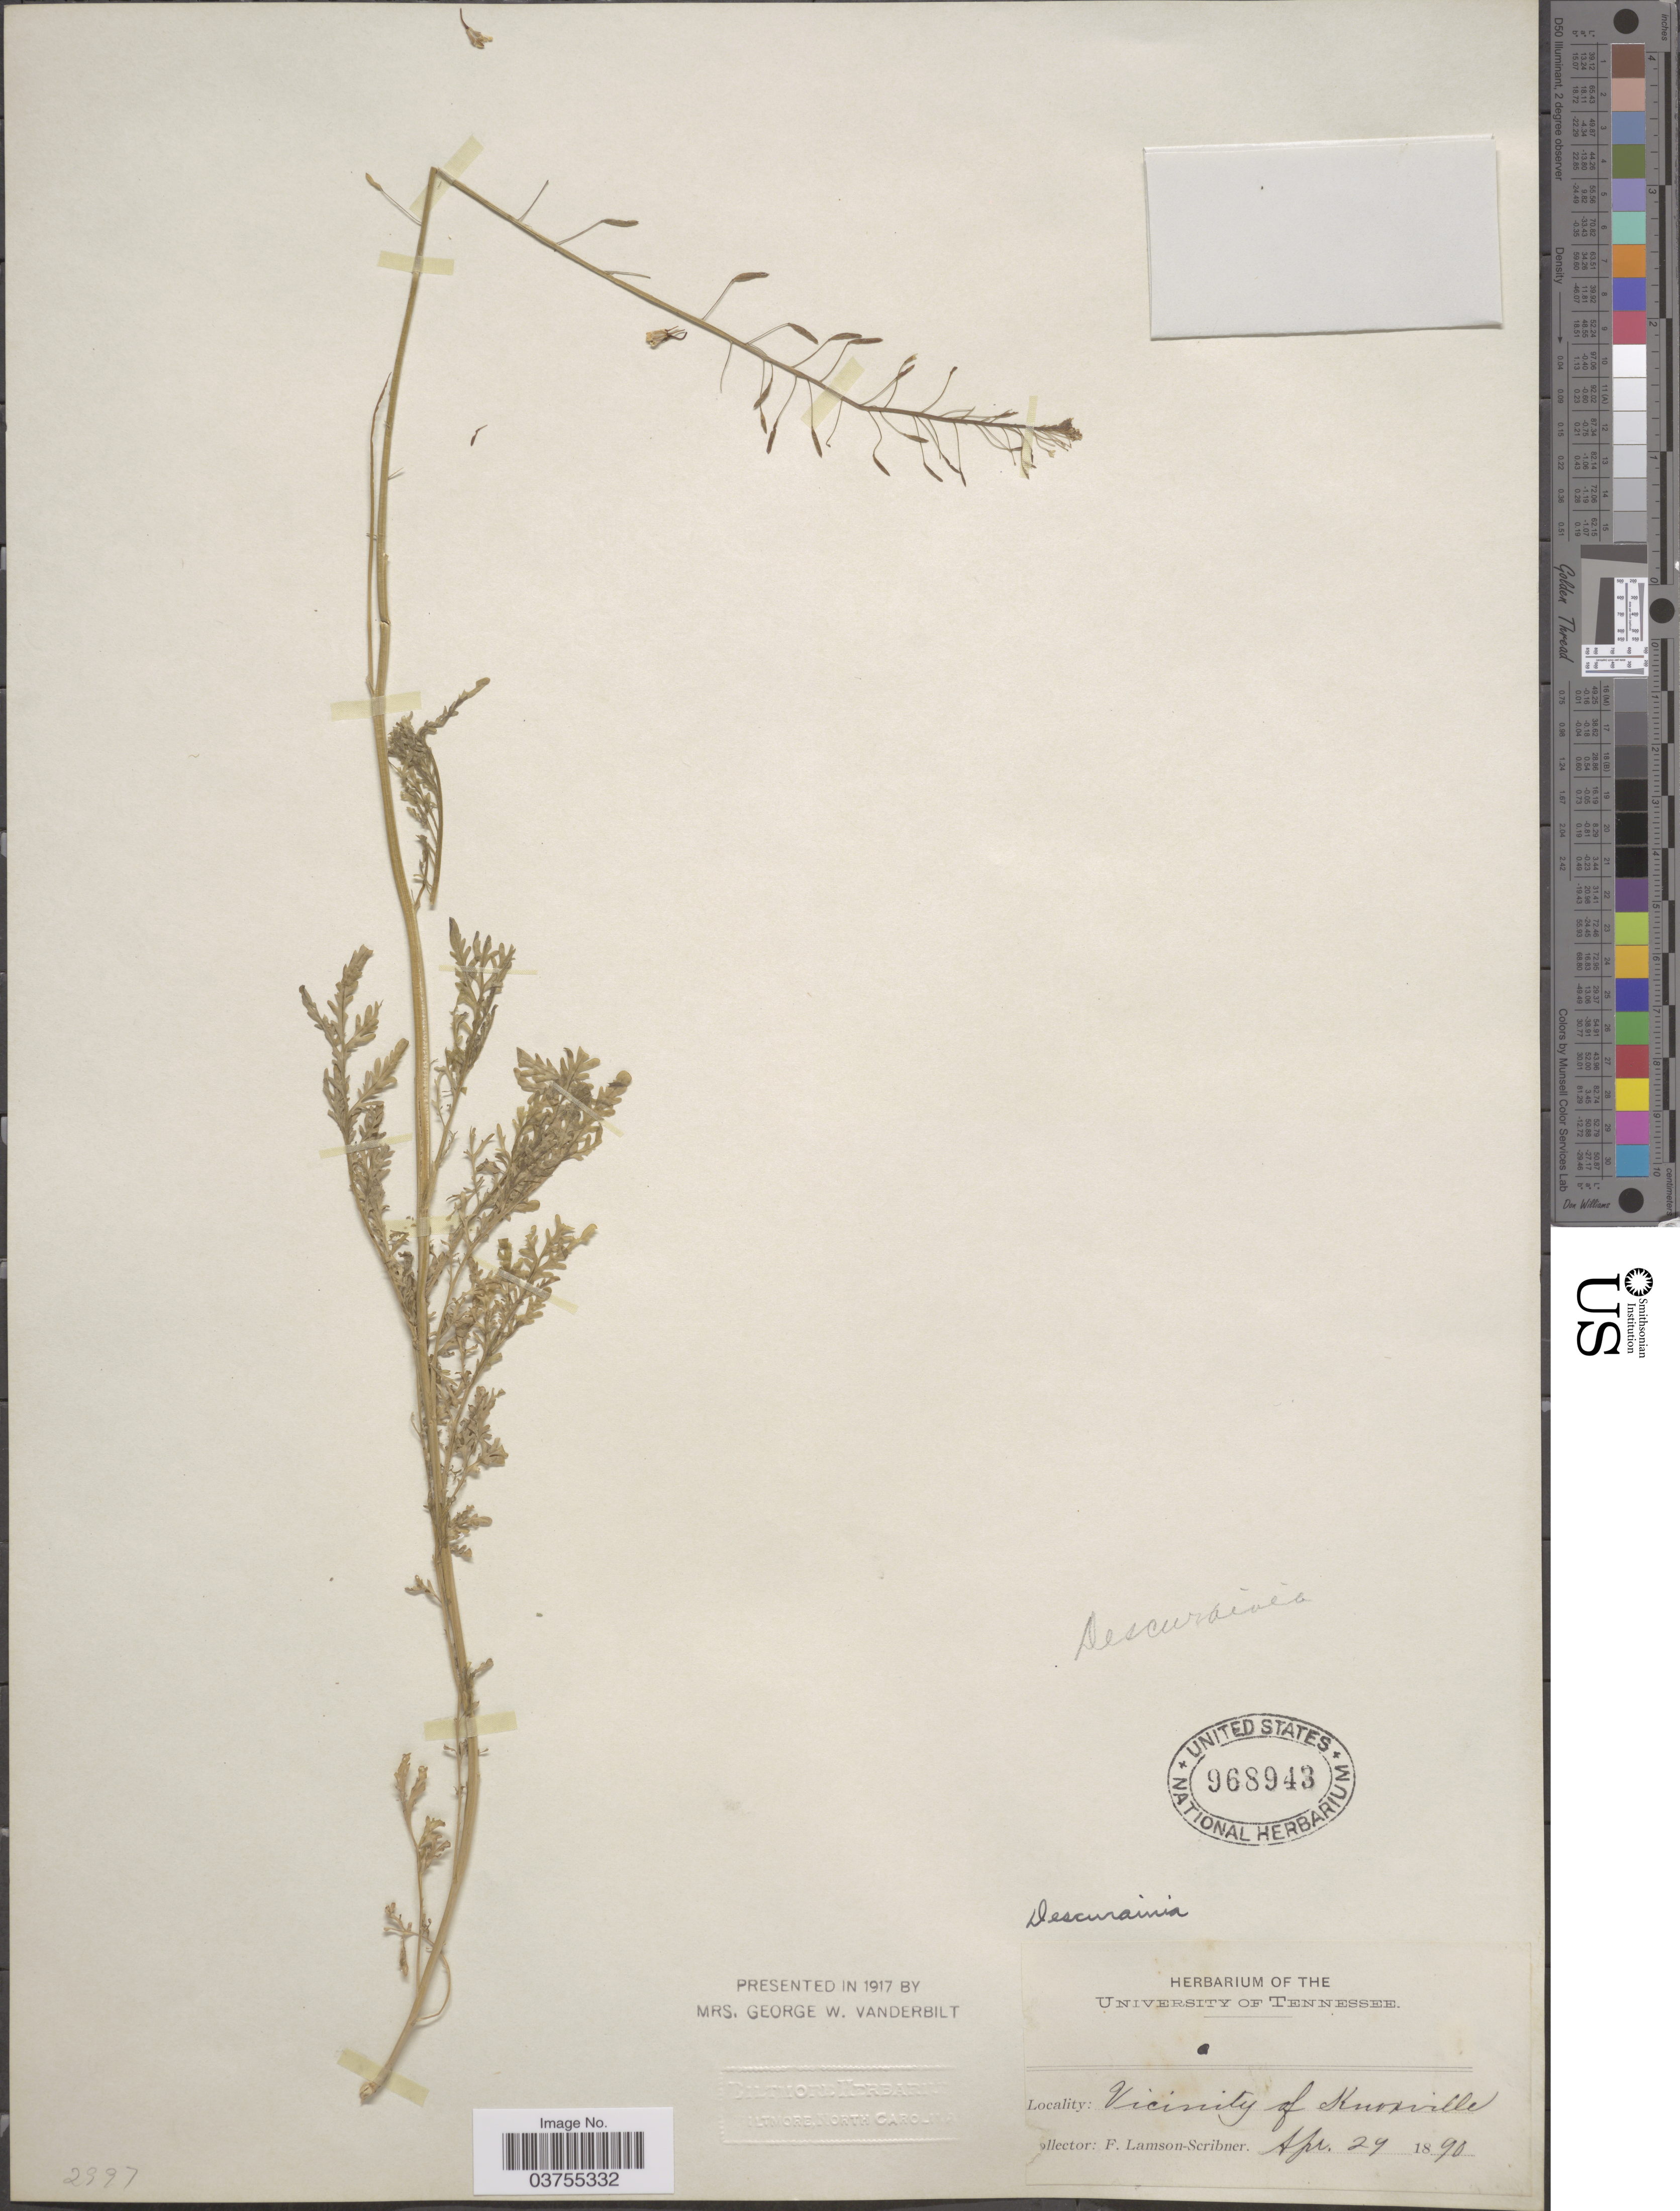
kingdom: Plantae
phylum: Tracheophyta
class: Magnoliopsida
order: Brassicales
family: Brassicaceae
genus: Descurainia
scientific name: Descurainia sp.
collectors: F. Lamson-Scribner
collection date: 1890-04-29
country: United States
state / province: Tennessee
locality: Vicinity of Knoxville.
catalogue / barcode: US 968943